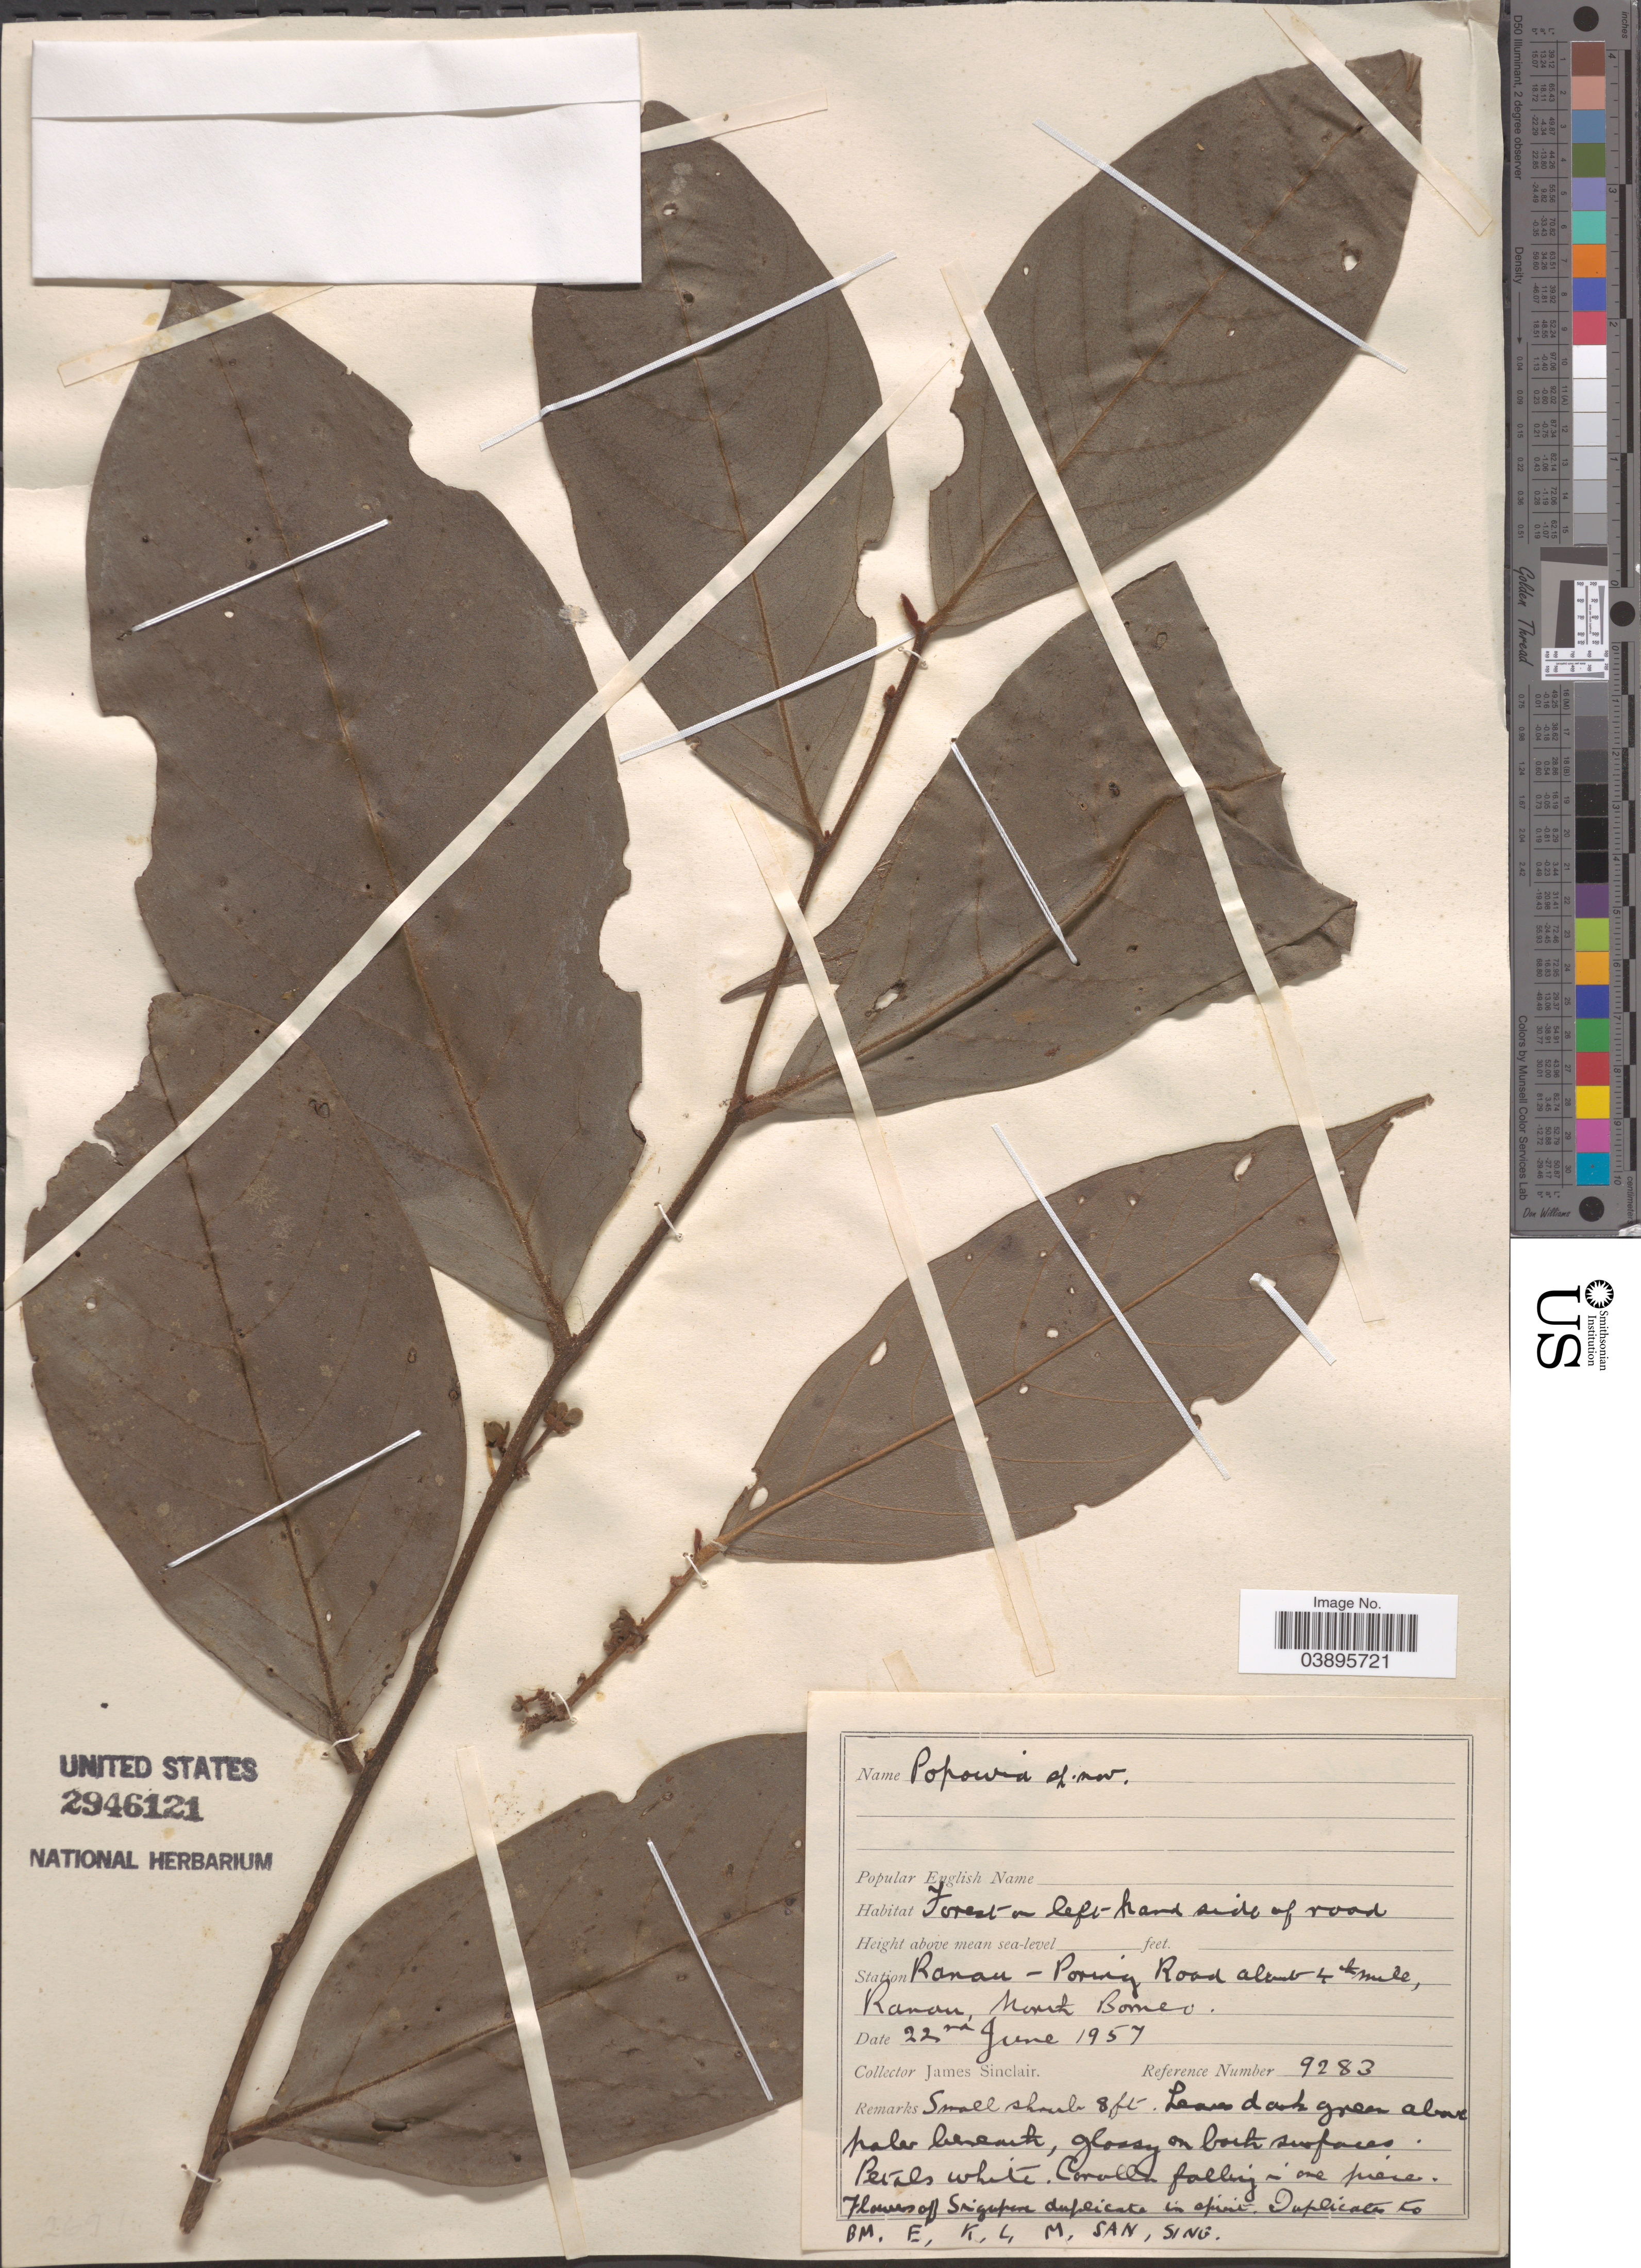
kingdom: Plantae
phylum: Tracheophyta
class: Magnoliopsida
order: Magnoliales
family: Annonaceae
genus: Popowia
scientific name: Popowia sp.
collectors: J. Sinclair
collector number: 9283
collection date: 1957-06-22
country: Malaysia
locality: On left hand side of road. Station Ranau-Poring Road about 4th mile, Ranau, North Borneo.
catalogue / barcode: US 2946121